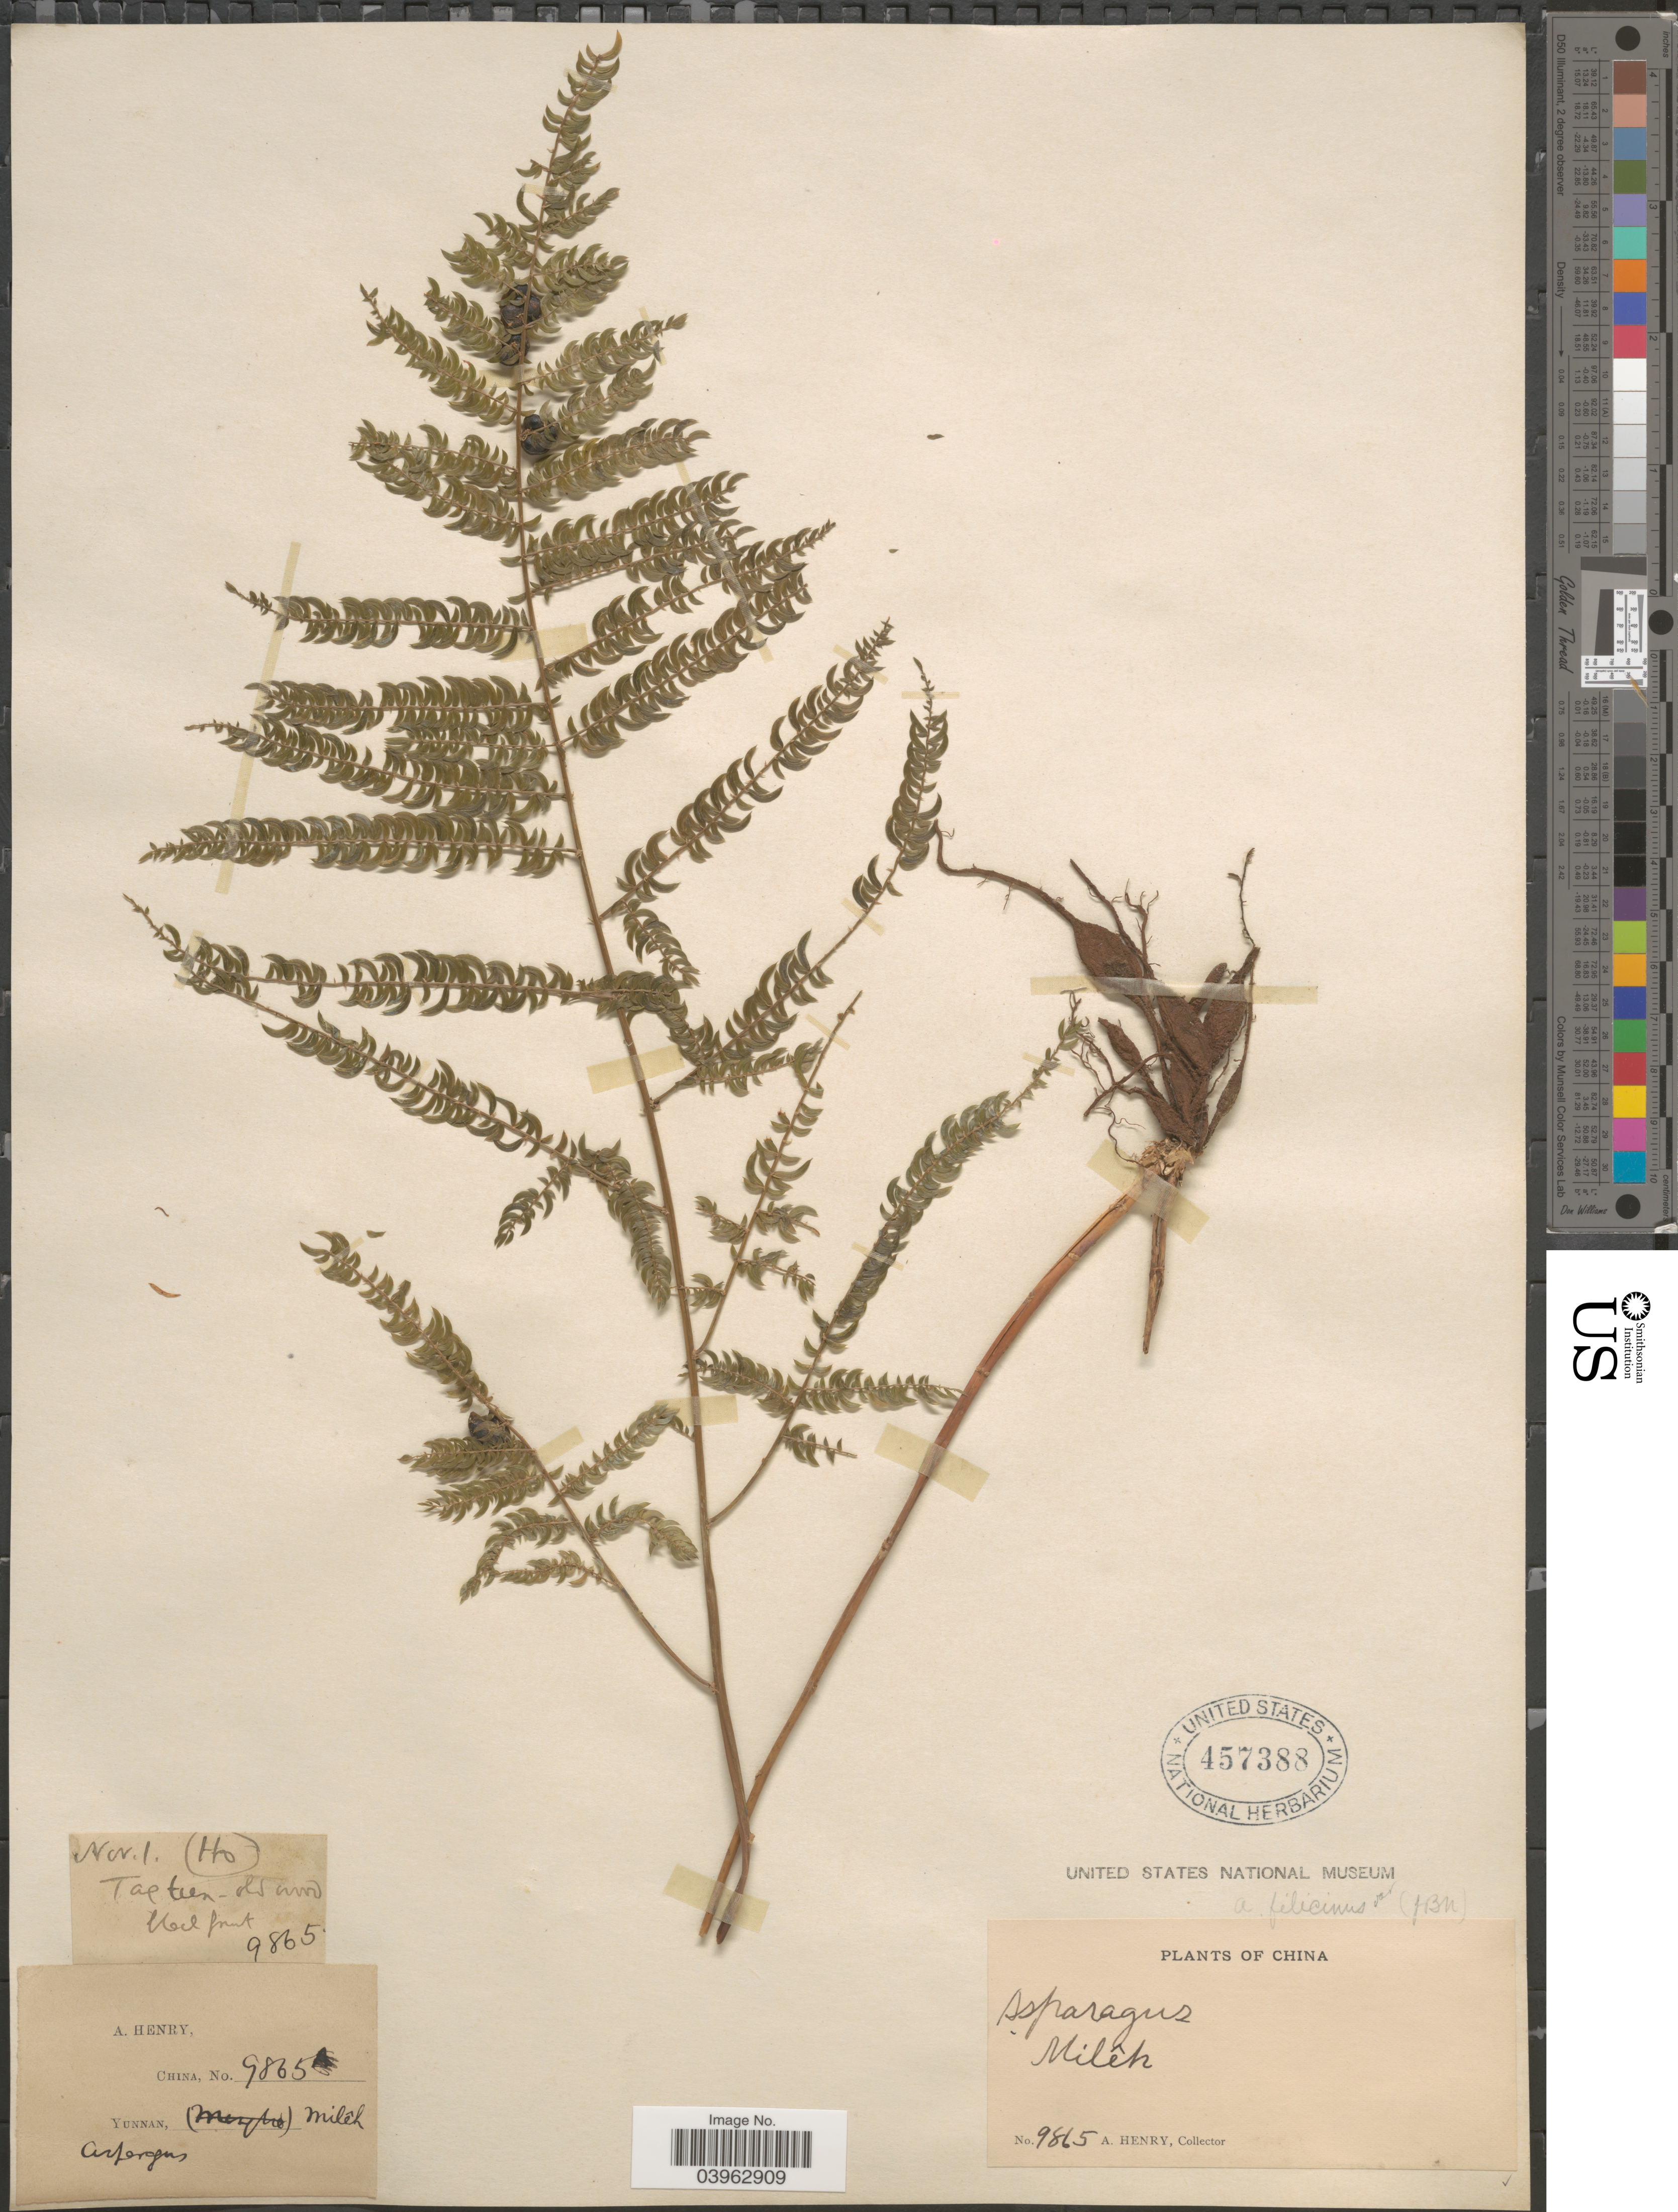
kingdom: Plantae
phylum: Tracheophyta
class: Liliopsida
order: Asparagales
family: Asparagaceae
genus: Asparagus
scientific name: Asparagus filicinus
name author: Buch.-Ham. ex D. Don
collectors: A. Henry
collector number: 9865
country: China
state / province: Yunnan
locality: Milêh. Taptien.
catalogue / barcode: US 457388